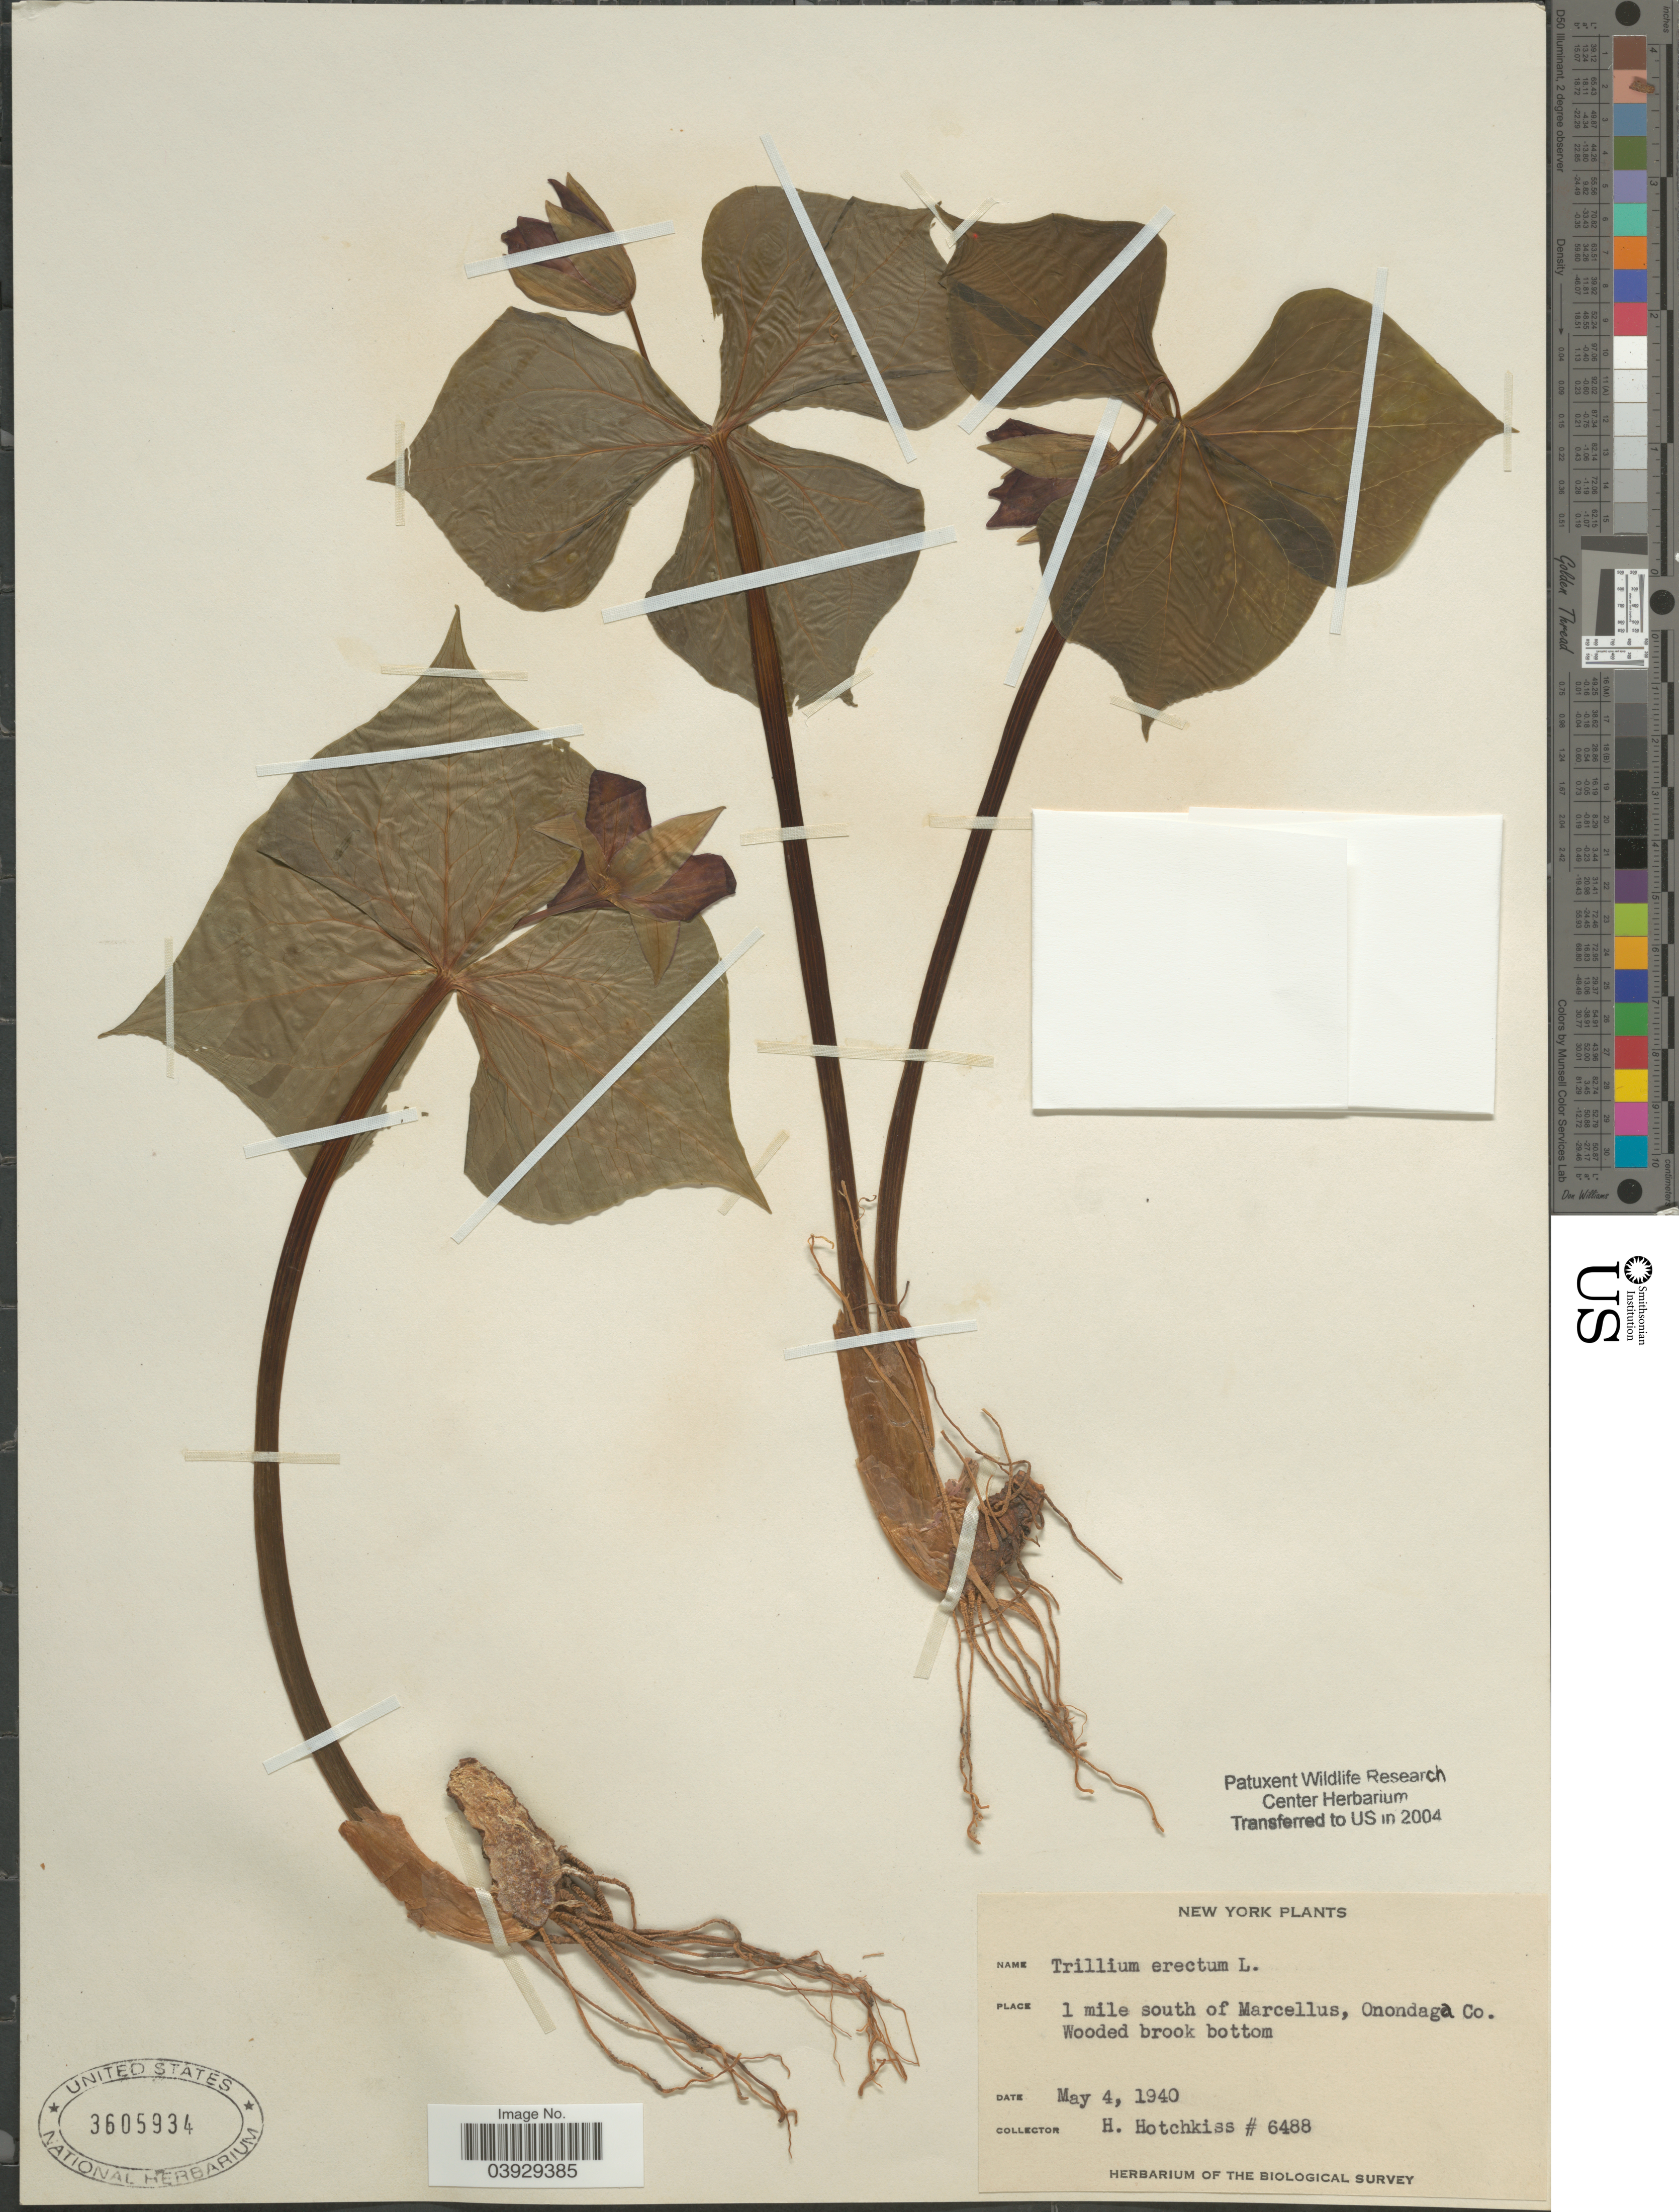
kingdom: Plantae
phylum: Tracheophyta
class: Liliopsida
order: Liliales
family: Melanthiaceae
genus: Trillium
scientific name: Trillium erectum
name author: L.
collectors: H. Hotchkiss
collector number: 6488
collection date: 1940-05-04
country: United States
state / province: New York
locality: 1 mile south of Marcellus, Onondaga Co.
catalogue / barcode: US 3605934